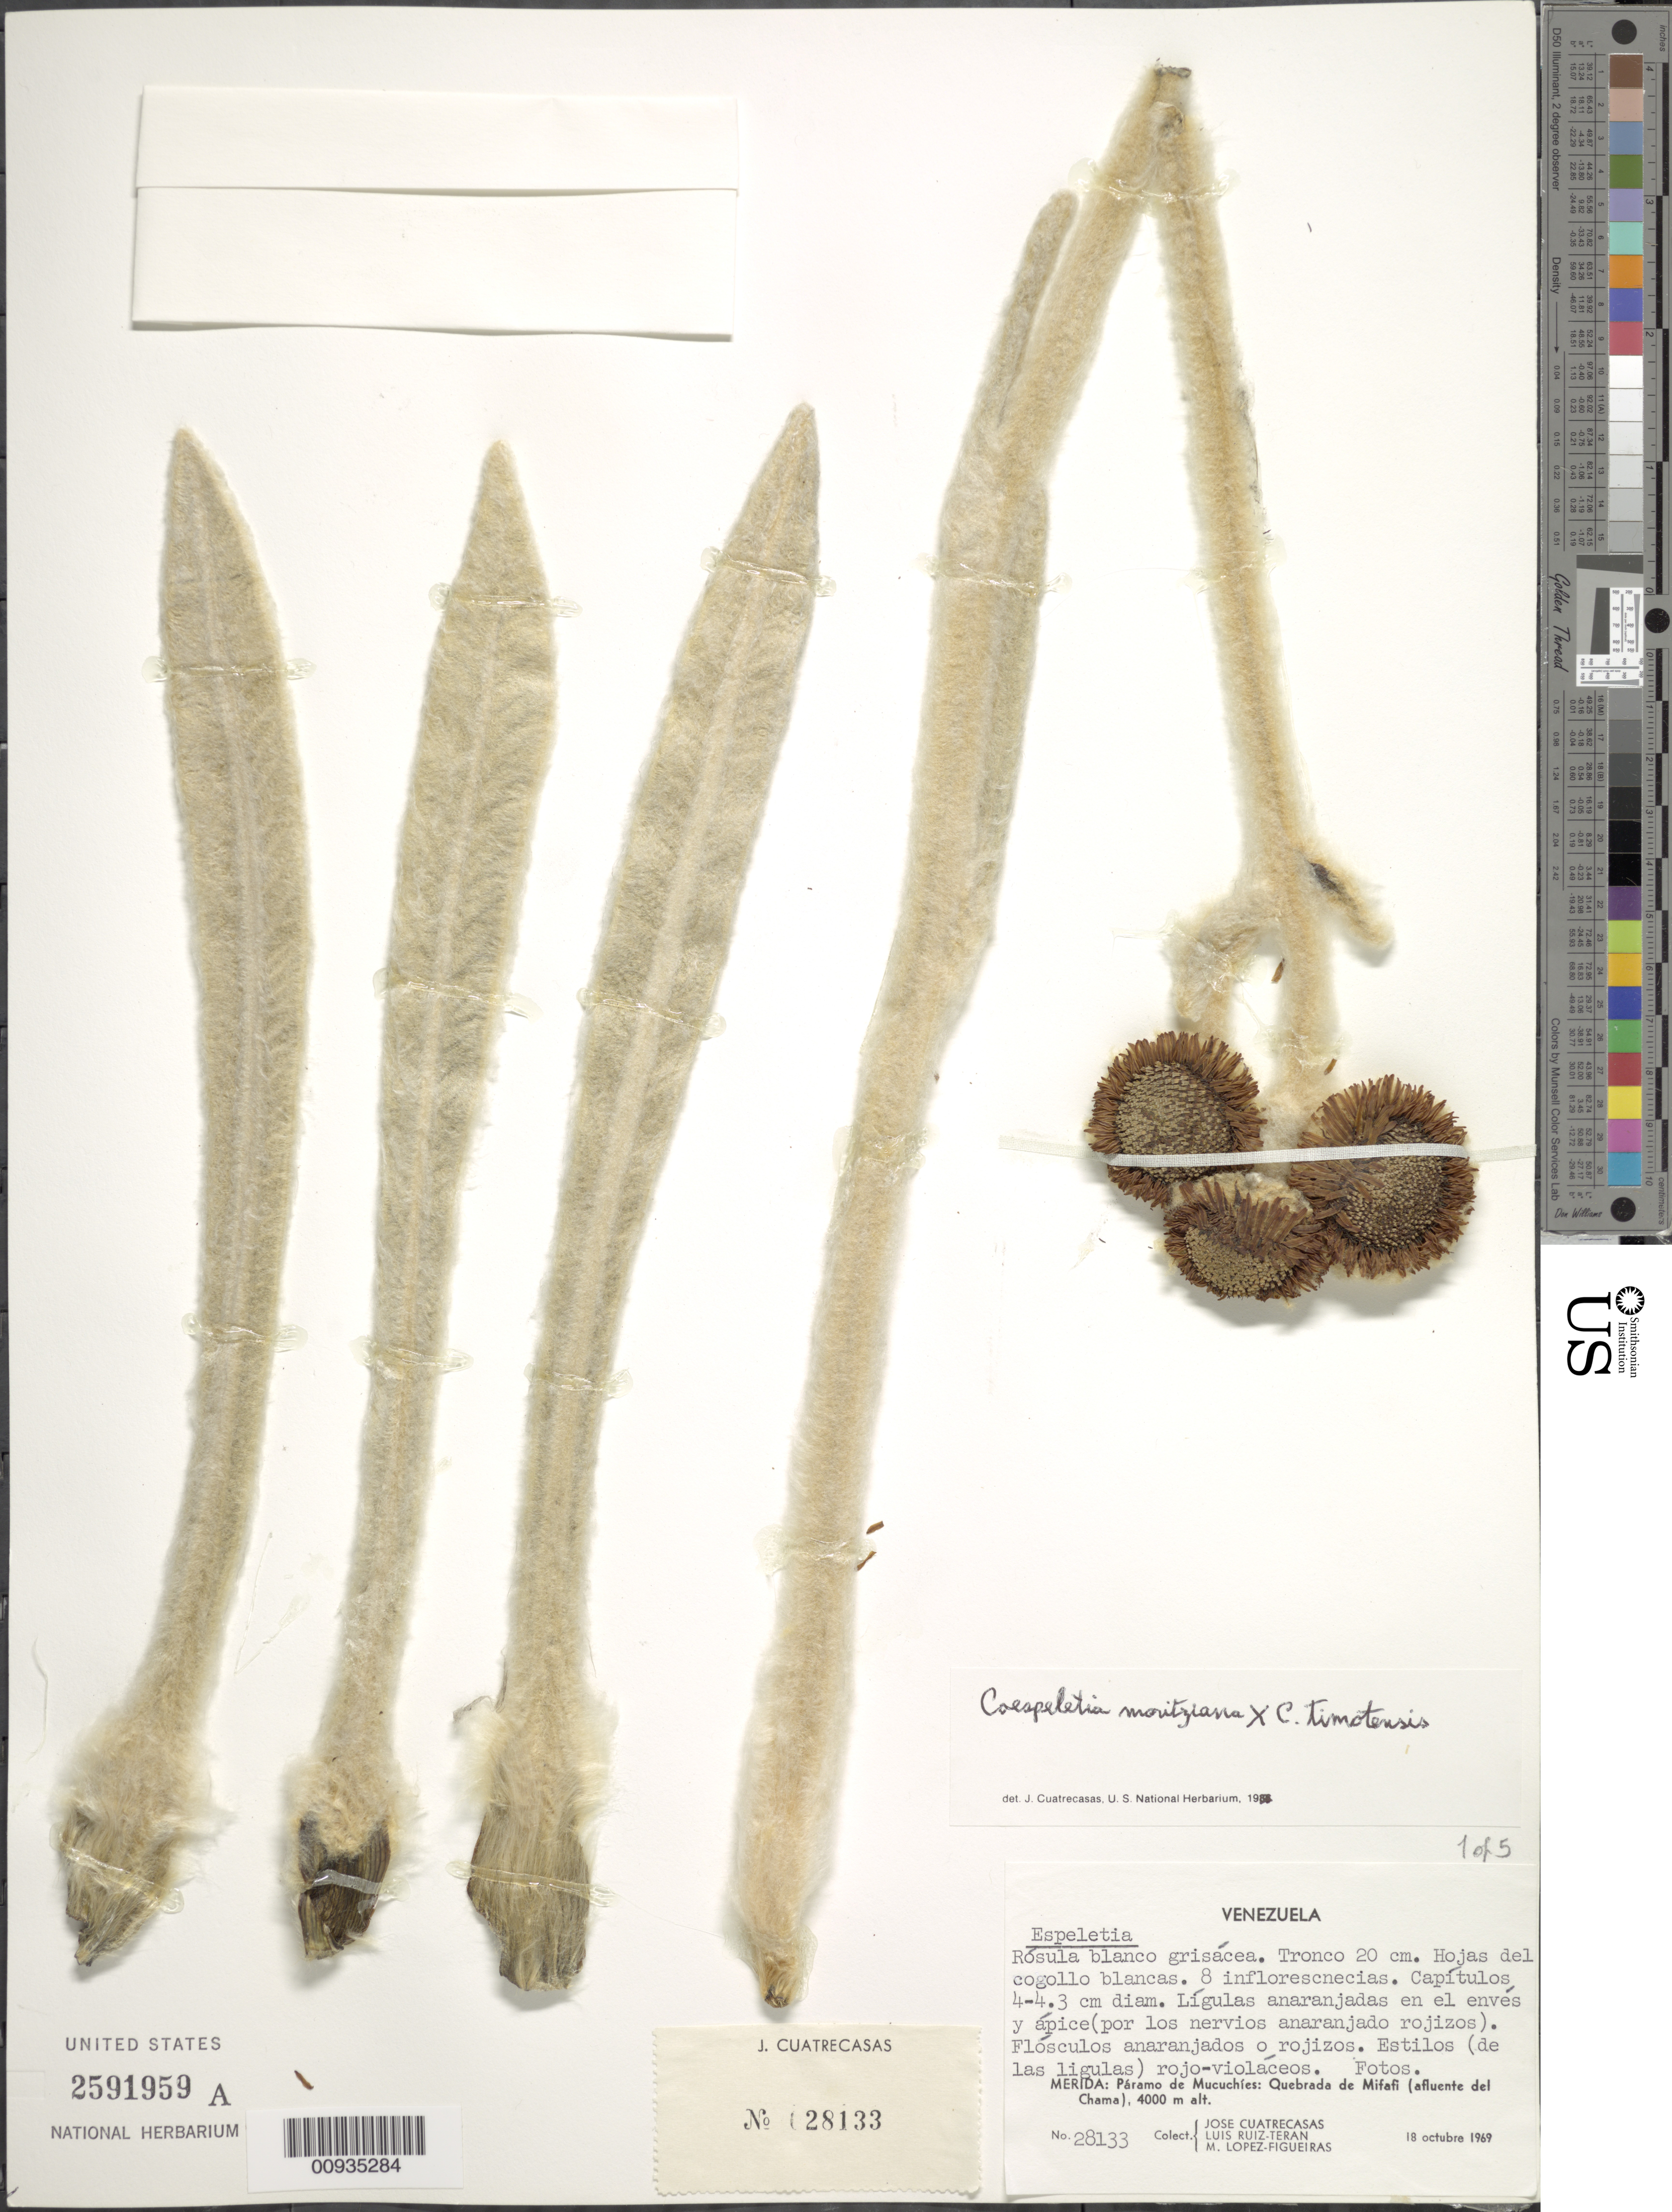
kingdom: Plantae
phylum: Tracheophyta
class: Magnoliopsida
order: Asterales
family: Asteraceae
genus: Coespeletia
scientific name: Coespeletia moritziana x C. timotensis (Cuatrec.) Cuatrec.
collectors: J. Cuatrecasas, L. E. Ruíz-Terán & M. López Figueiras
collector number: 28133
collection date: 1969-10-18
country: Venezuela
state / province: Mérida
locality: Paramo de Mucuchies,: Quebrada de Mifafi (afluente del Chama)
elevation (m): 4000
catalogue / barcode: US 2591959A